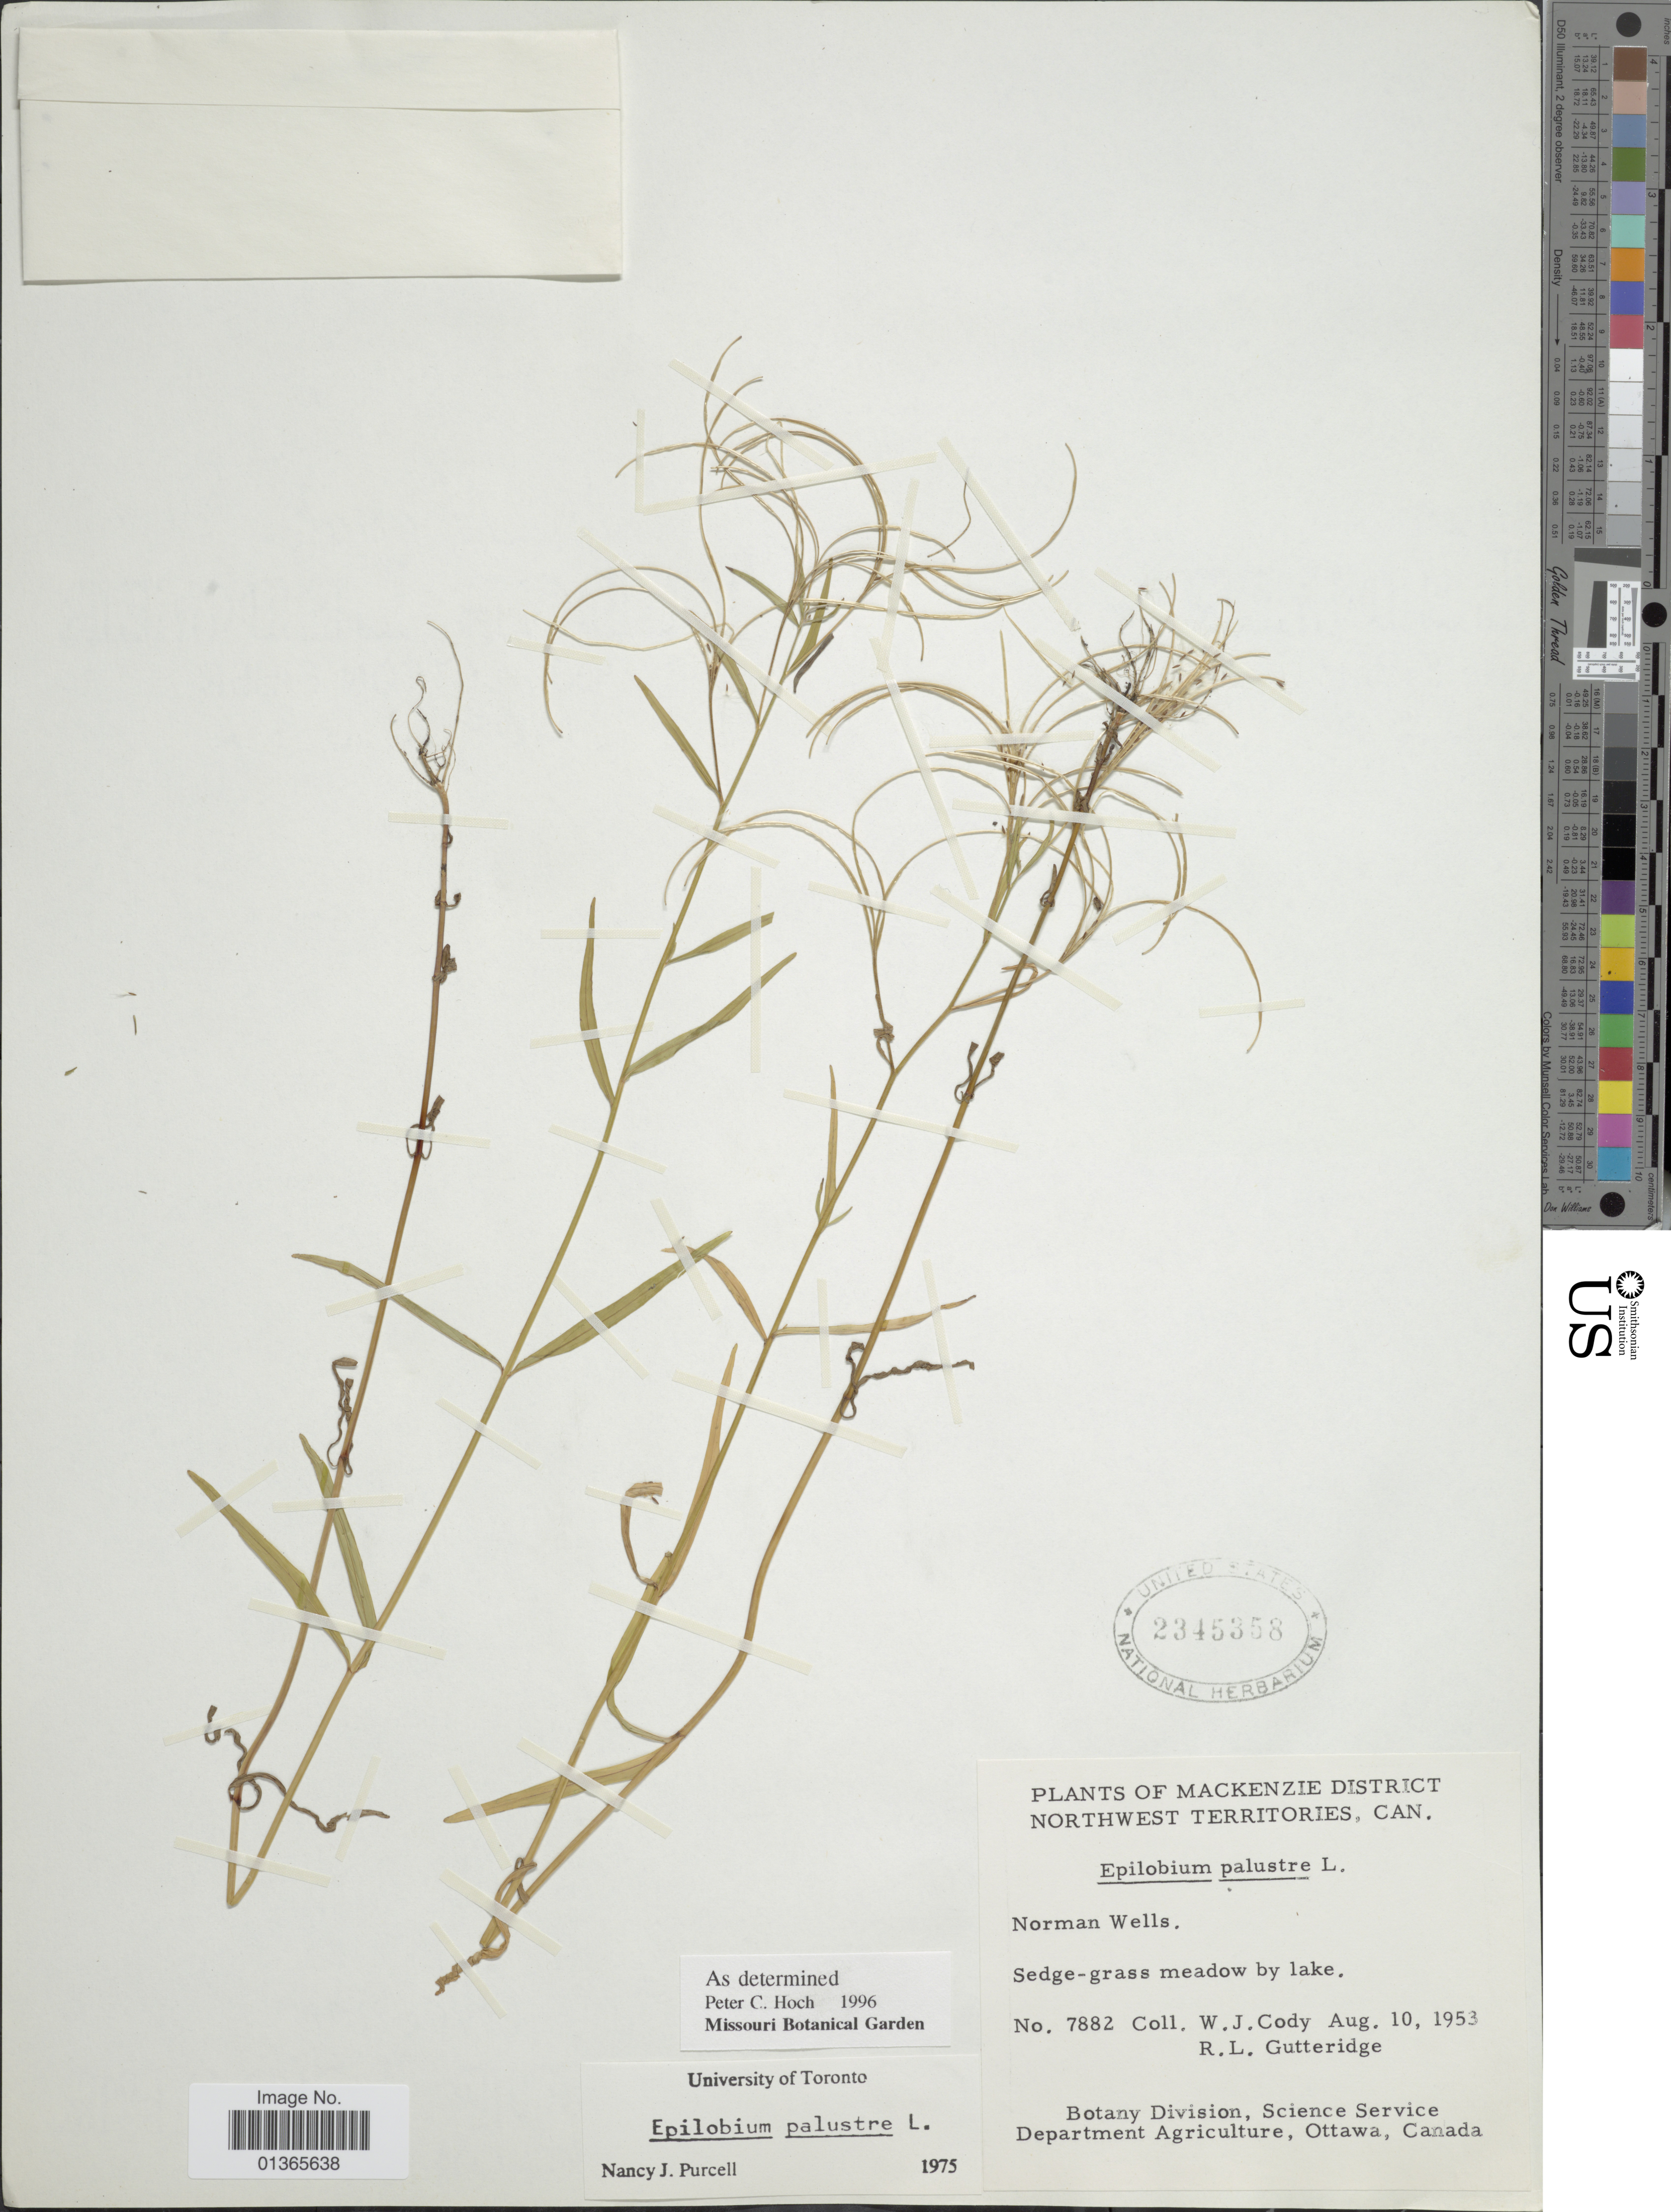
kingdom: Plantae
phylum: Tracheophyta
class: Magnoliopsida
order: Myrtales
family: Onagraceae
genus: Epilobium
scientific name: Epilobium palustre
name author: L.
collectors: W. Cody & R. Gutteridge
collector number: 7882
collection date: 1953-08-10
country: Canada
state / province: Northwest Territories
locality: Mackenzie District. Norman Wells.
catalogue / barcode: US 2345358